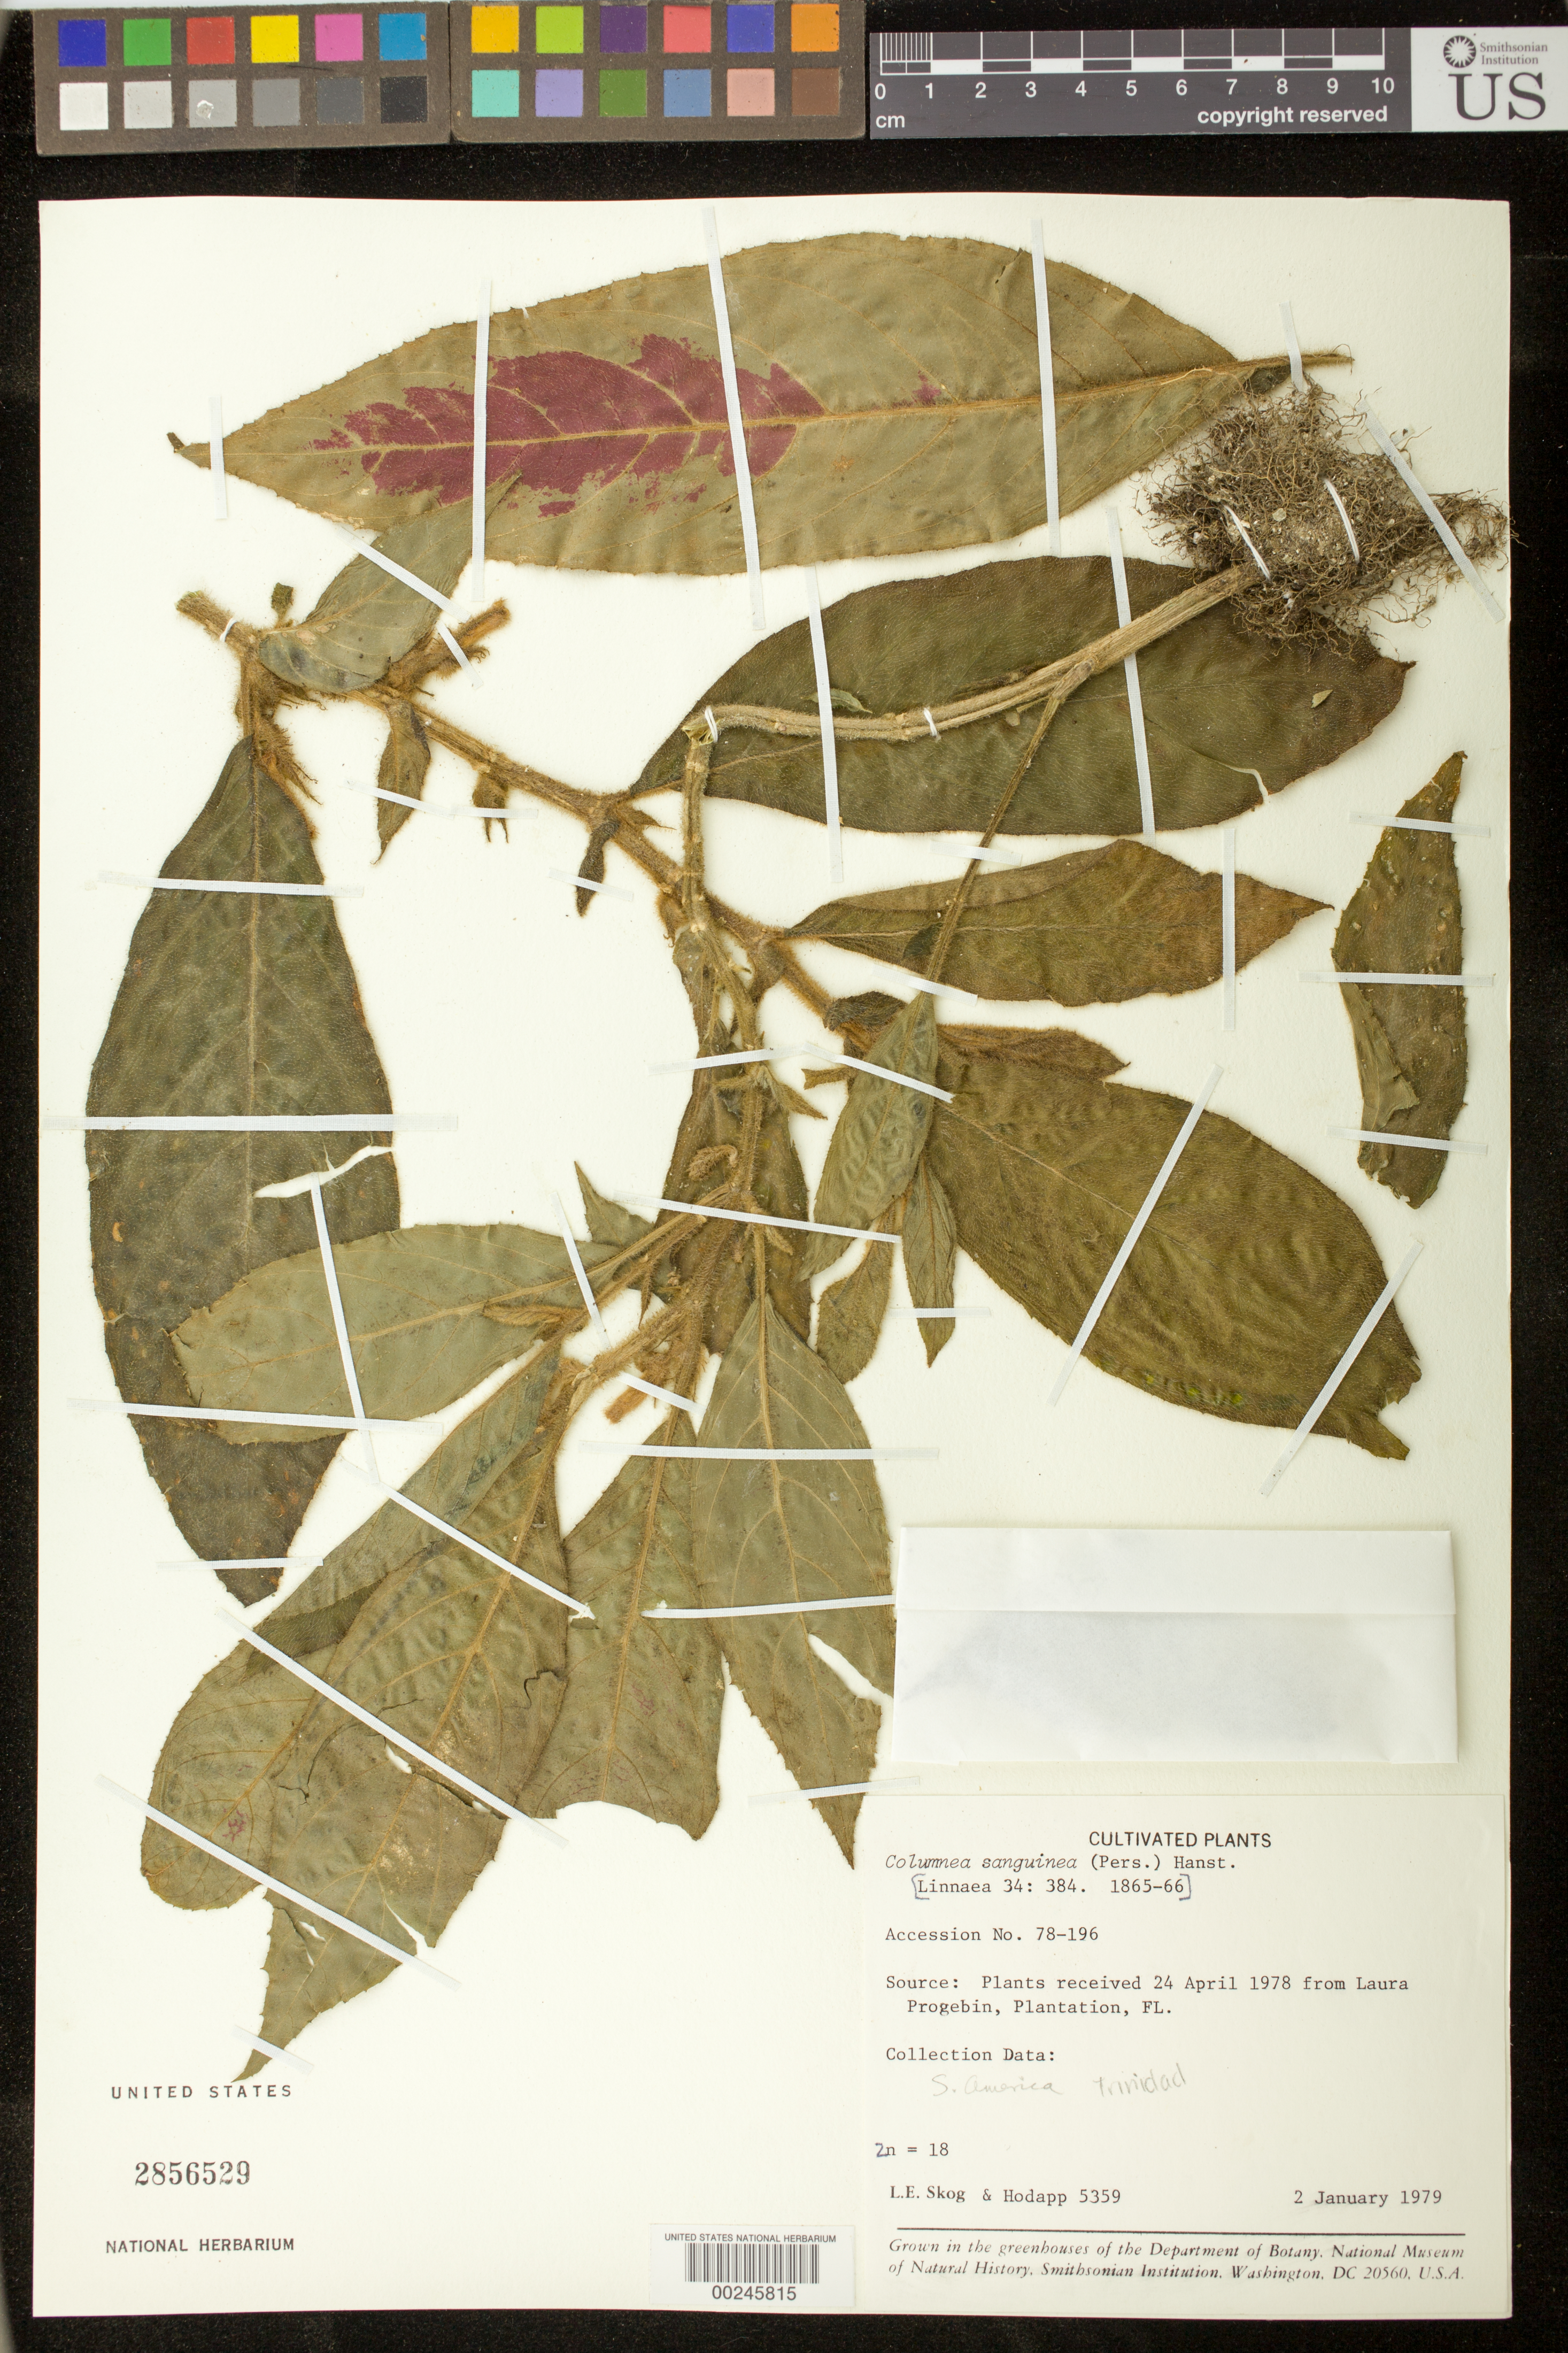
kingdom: Plantae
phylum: Tracheophyta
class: Magnoliopsida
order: Lamiales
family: Gesneriaceae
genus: Columnea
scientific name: Columnea sanguinea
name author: (Pers.) Hanst.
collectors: L. E. Skog & S. Hodapp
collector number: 5359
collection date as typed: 02 Jan 1979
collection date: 1979-01-02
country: Trinidad and Tobago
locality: Trinidad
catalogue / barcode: US 2856529